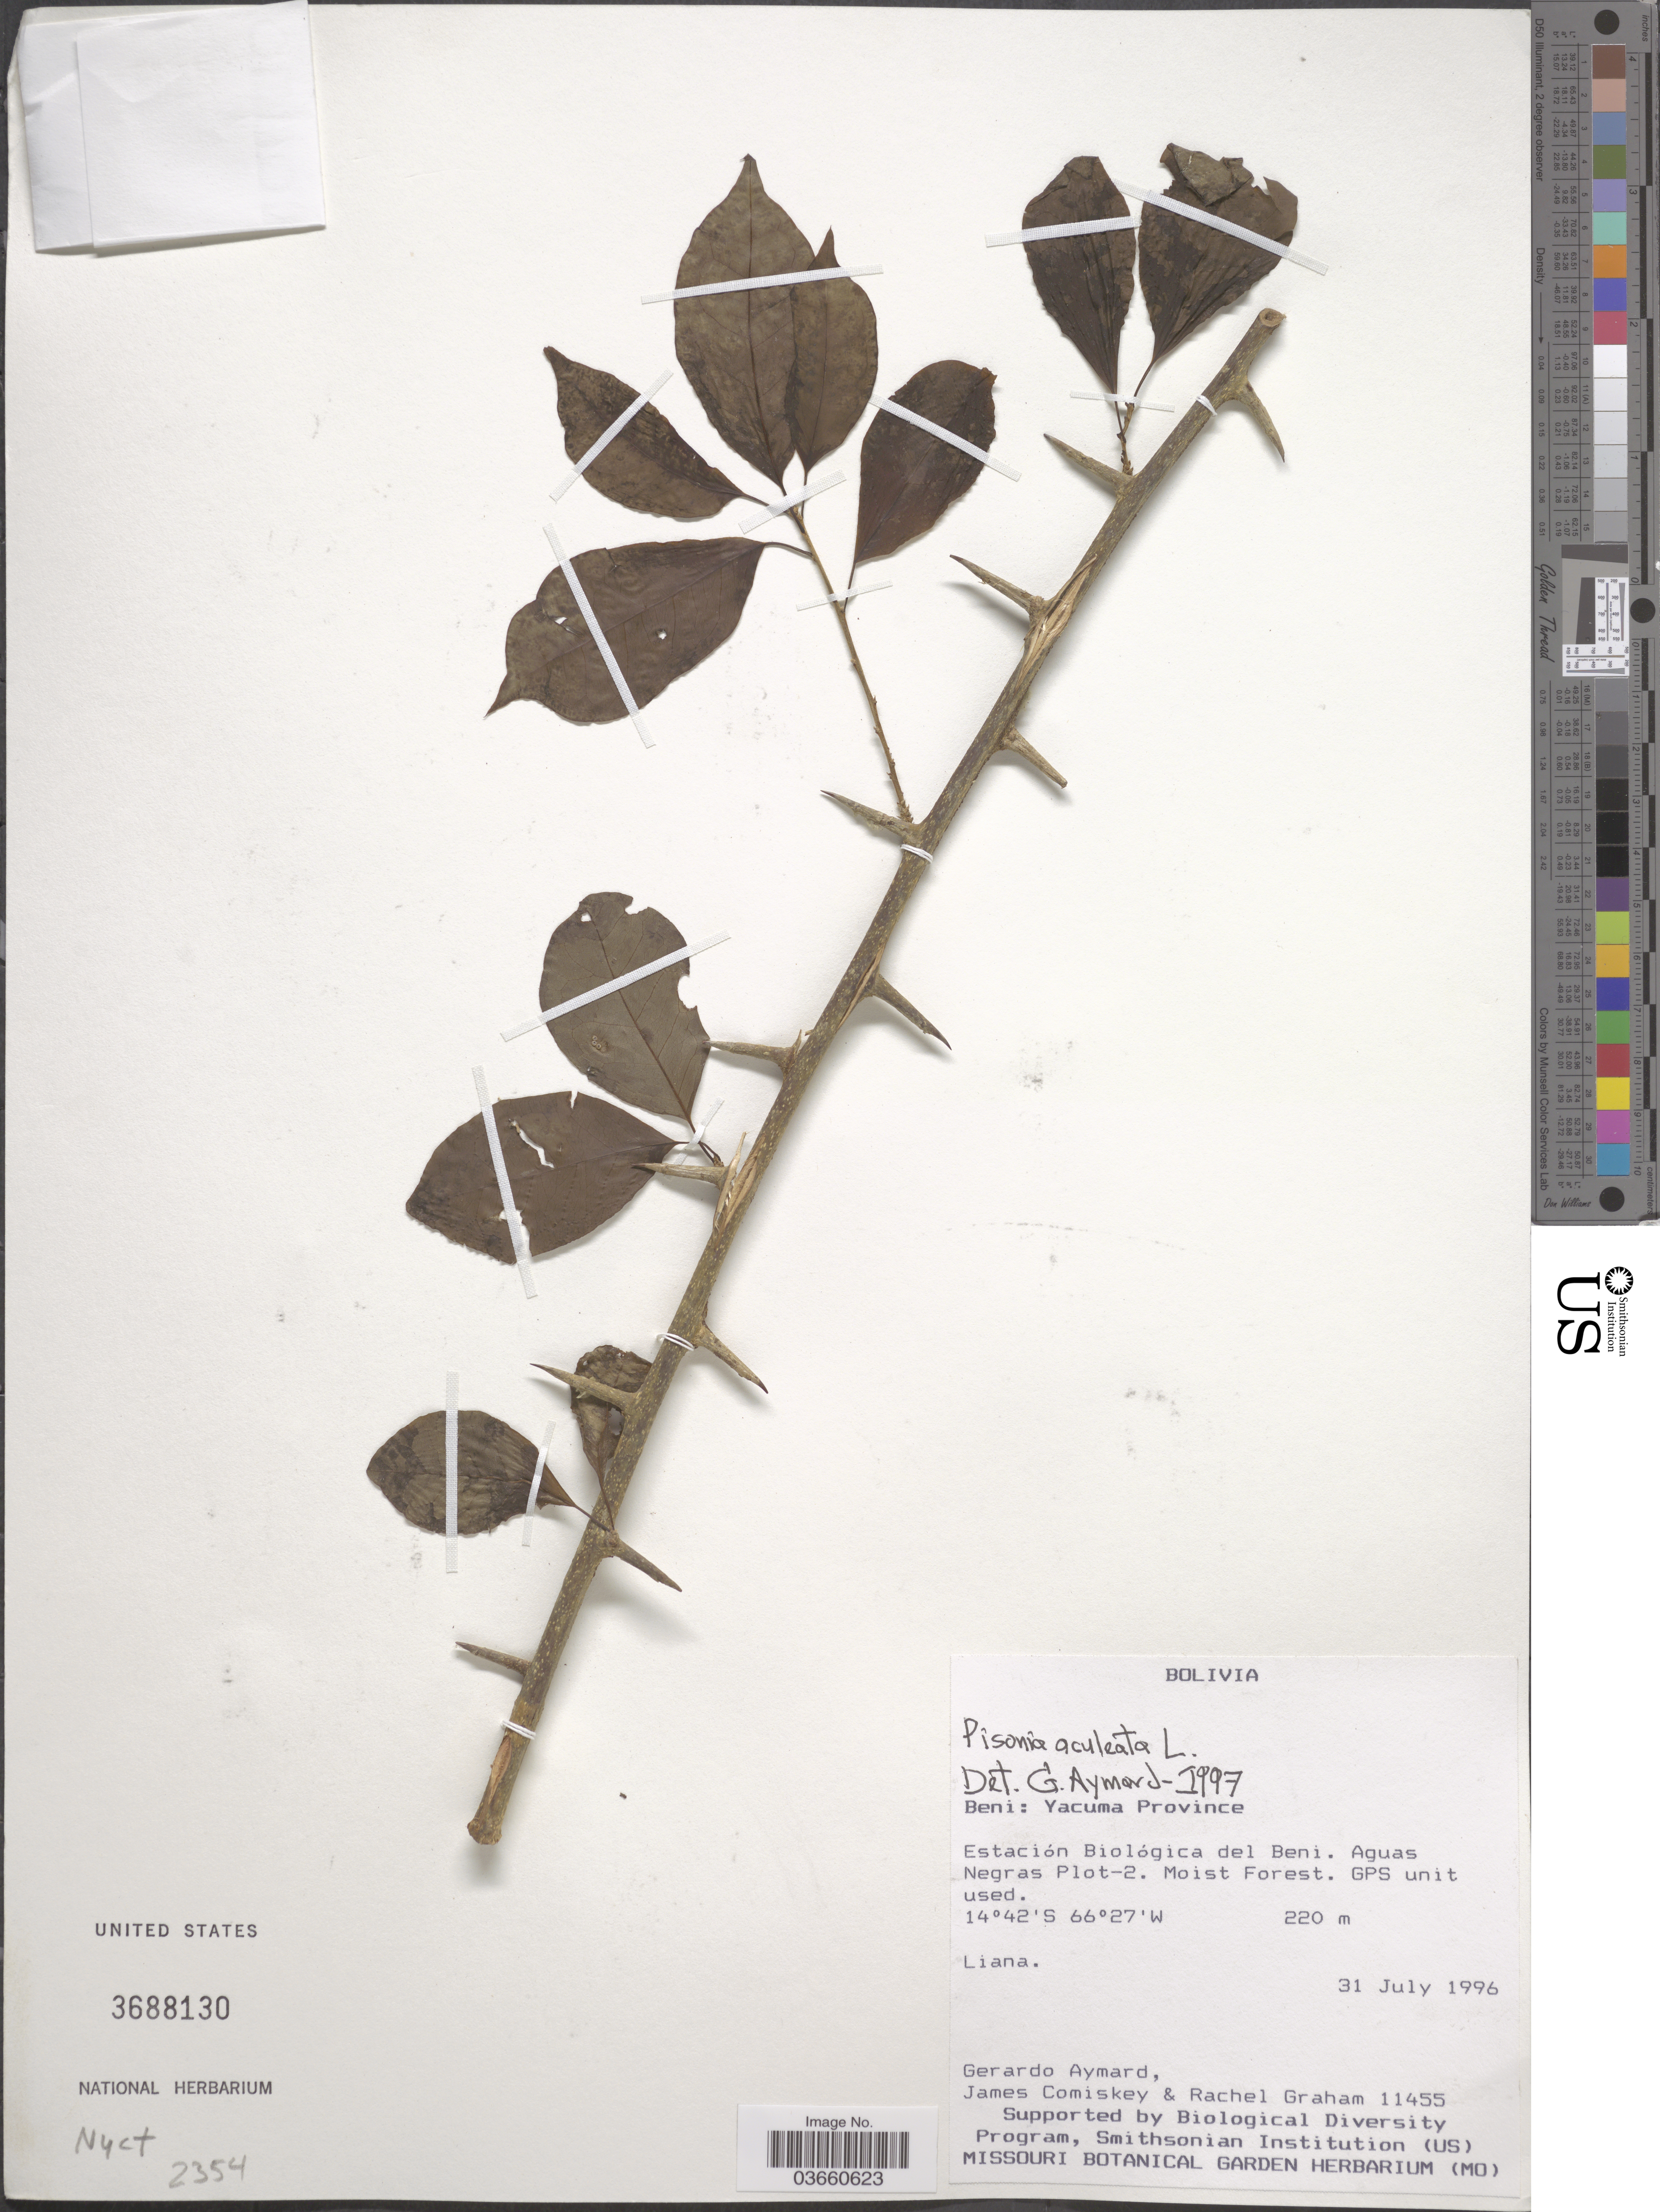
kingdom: Plantae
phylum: Tracheophyta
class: Magnoliopsida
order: Caryophyllales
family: Nyctaginaceae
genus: Pisonia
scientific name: Pisonia aculeata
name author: L.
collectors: G. A. Aymard, J. A. Comiskey & R. Graham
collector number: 11455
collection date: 1996-07-31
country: Bolivia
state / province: Beni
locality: Yacuma Province. Estación Biológica del Beni. Aguas Negras Plot-2.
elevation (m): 220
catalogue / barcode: US 3688130